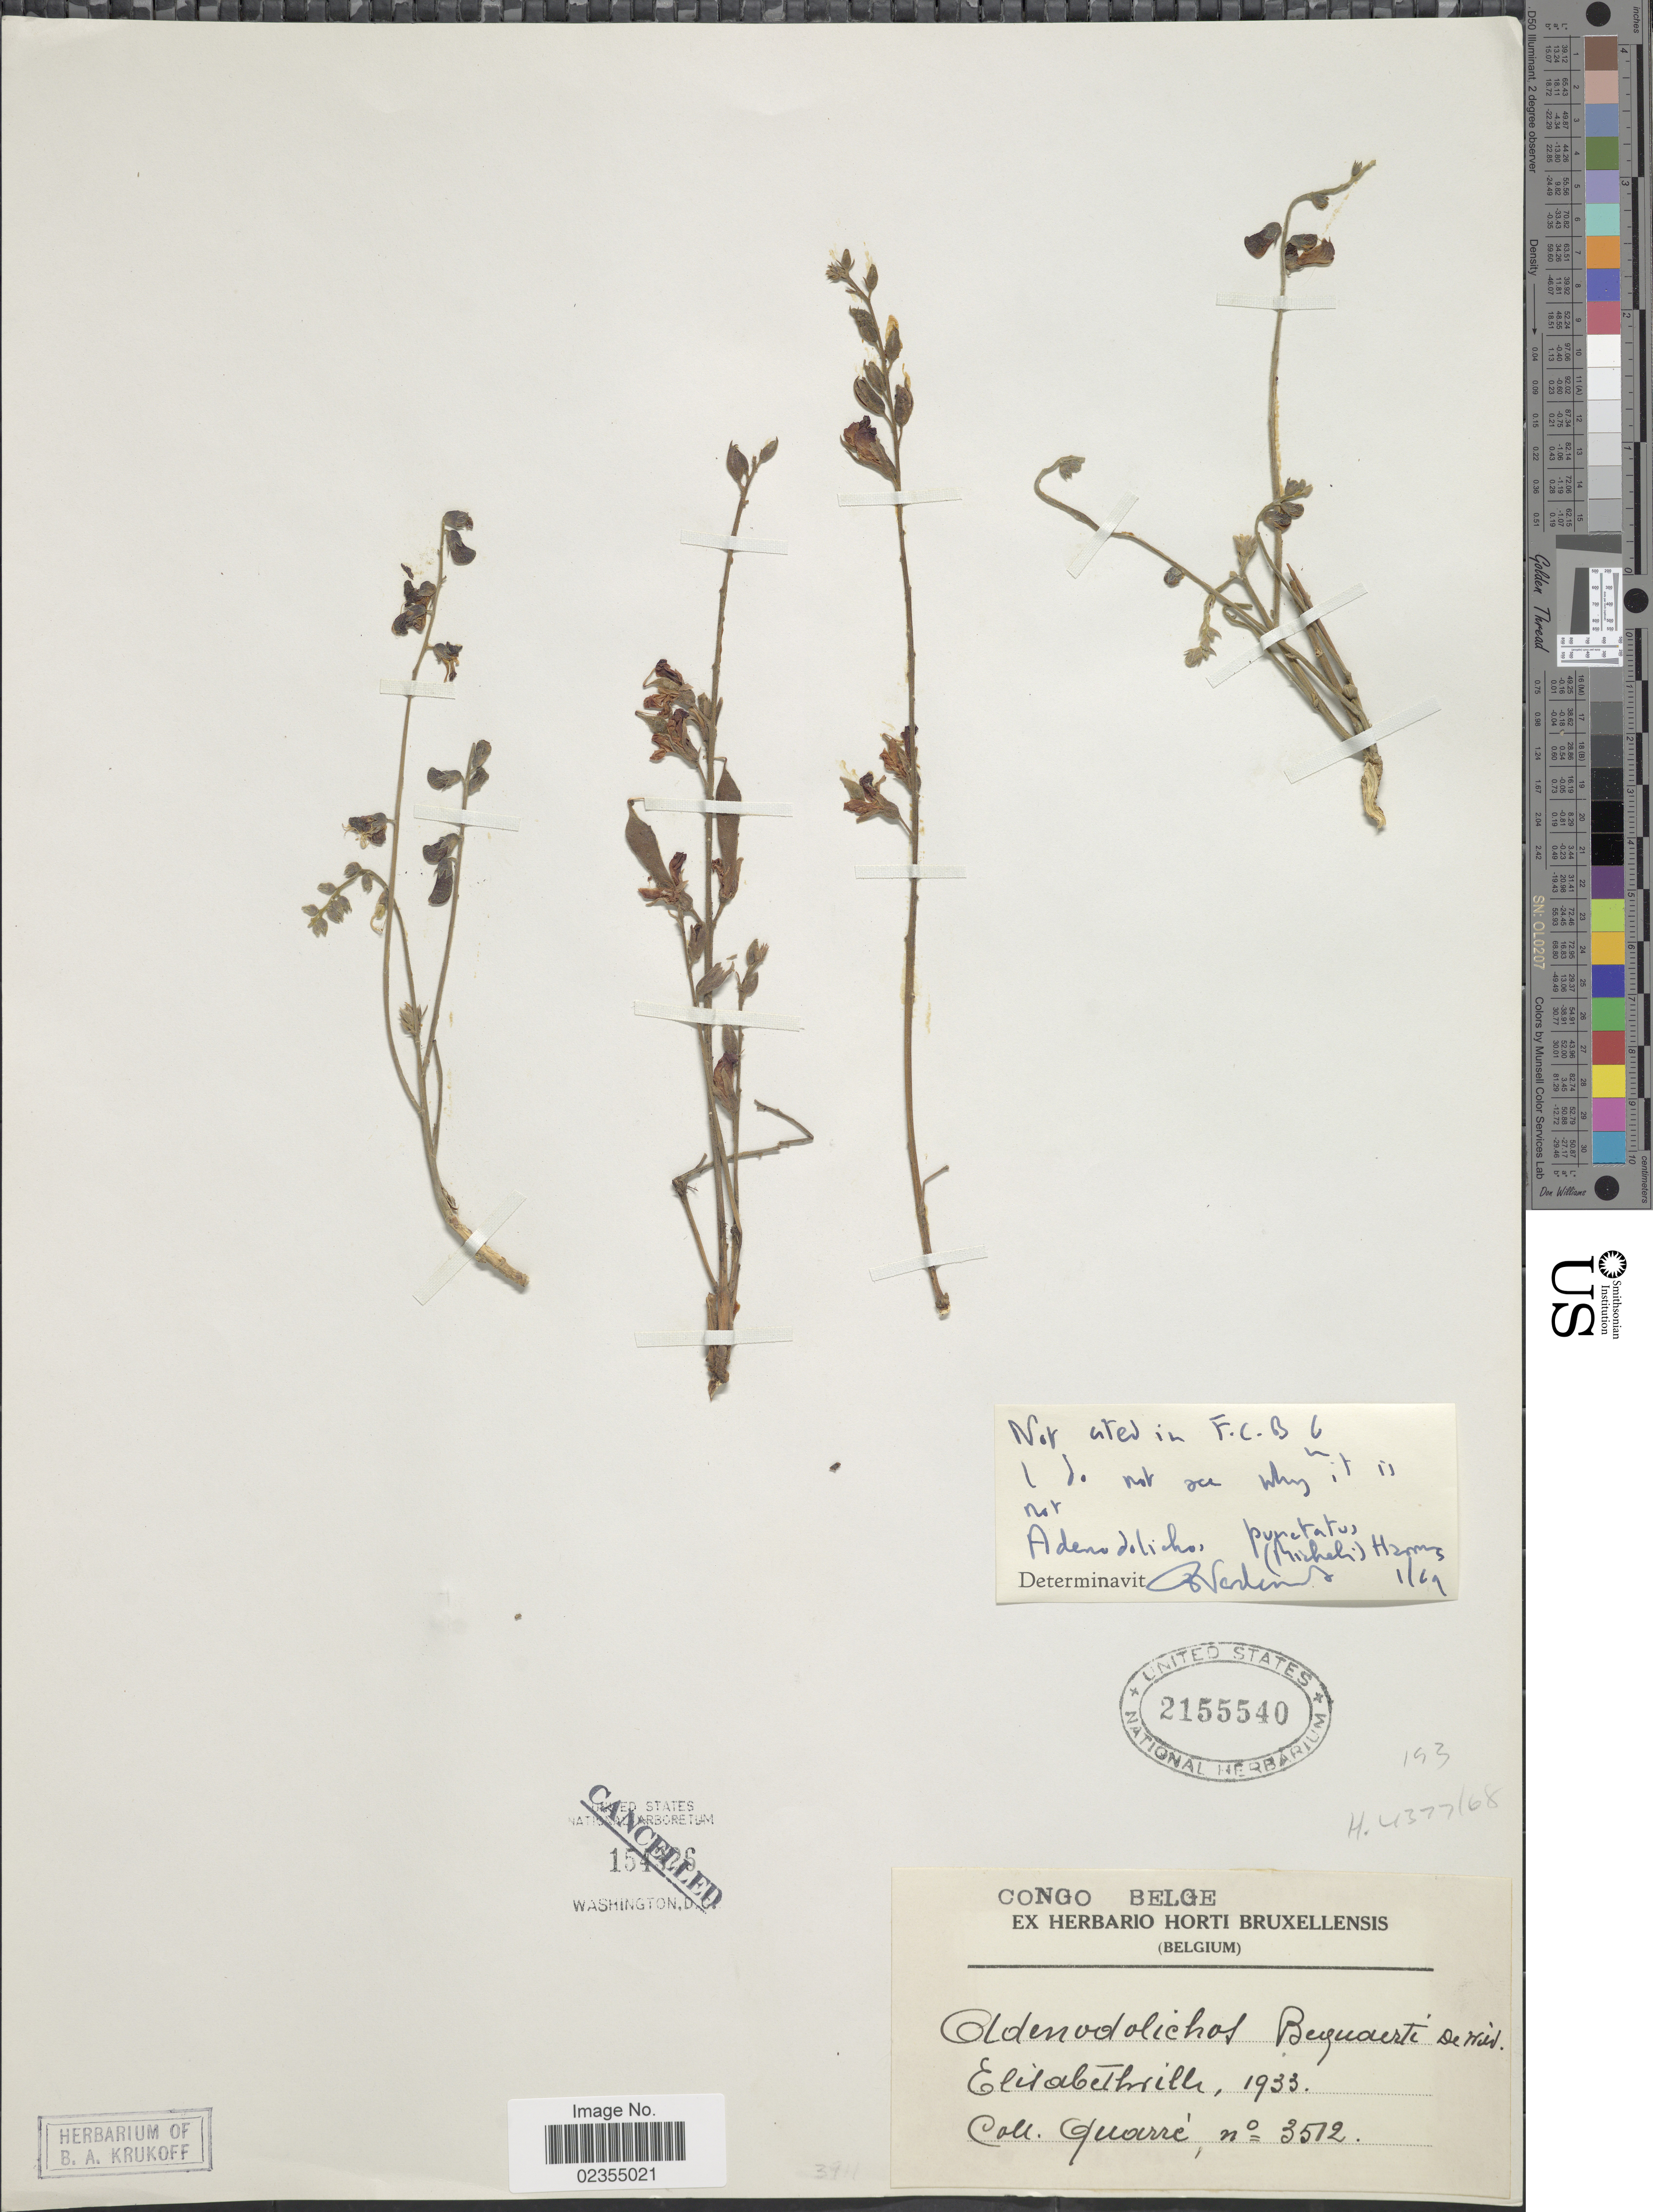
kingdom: Plantae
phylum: Tracheophyta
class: Magnoliopsida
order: Fabales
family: Fabaceae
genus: Adenodolichos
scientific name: Adenodolichos punctatus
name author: (Micheli) Harms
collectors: -. Guarre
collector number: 3512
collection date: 1933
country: Congo, Democratic Republic of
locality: Elizabethville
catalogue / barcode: US 2155540